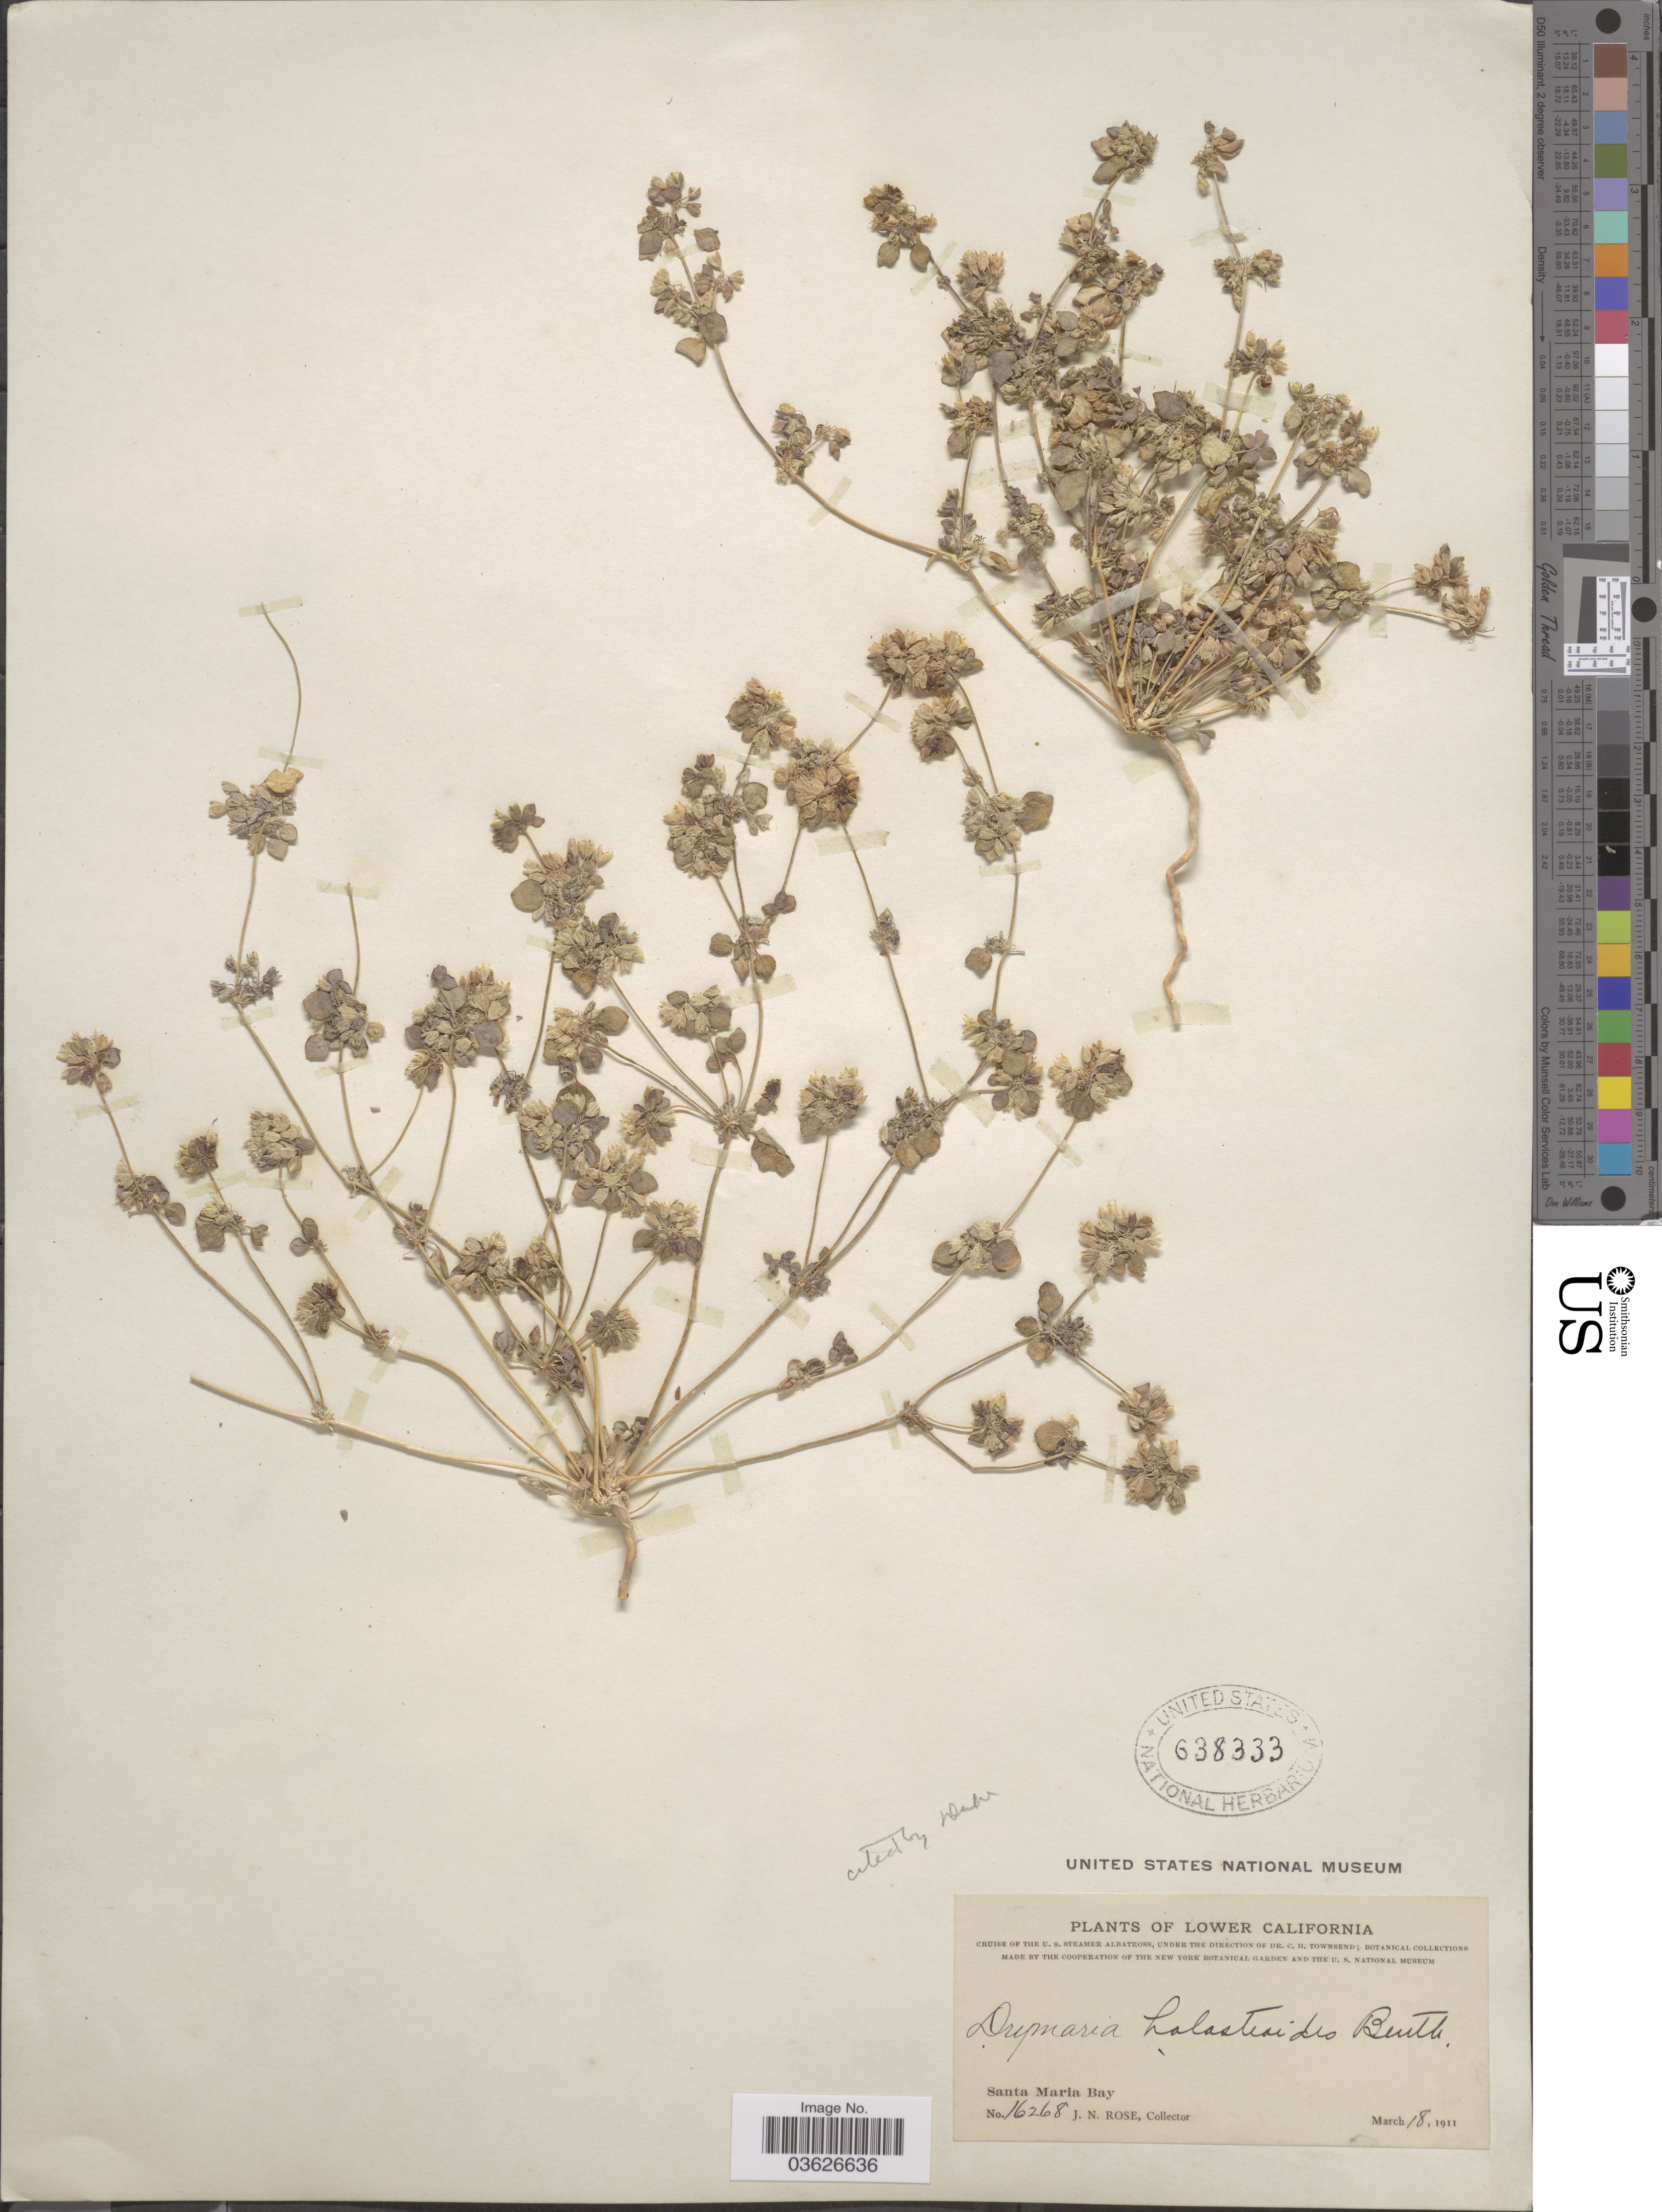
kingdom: Plantae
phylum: Tracheophyta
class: Magnoliopsida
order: Caryophyllales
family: Caryophyllaceae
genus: Drymaria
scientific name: Drymaria holosteoides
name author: Benth.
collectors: J. N. Rose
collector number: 16268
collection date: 1911-03-18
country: Mexico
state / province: Baja California Norte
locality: Lower California. Santa Maria Bay.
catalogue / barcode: US 638333